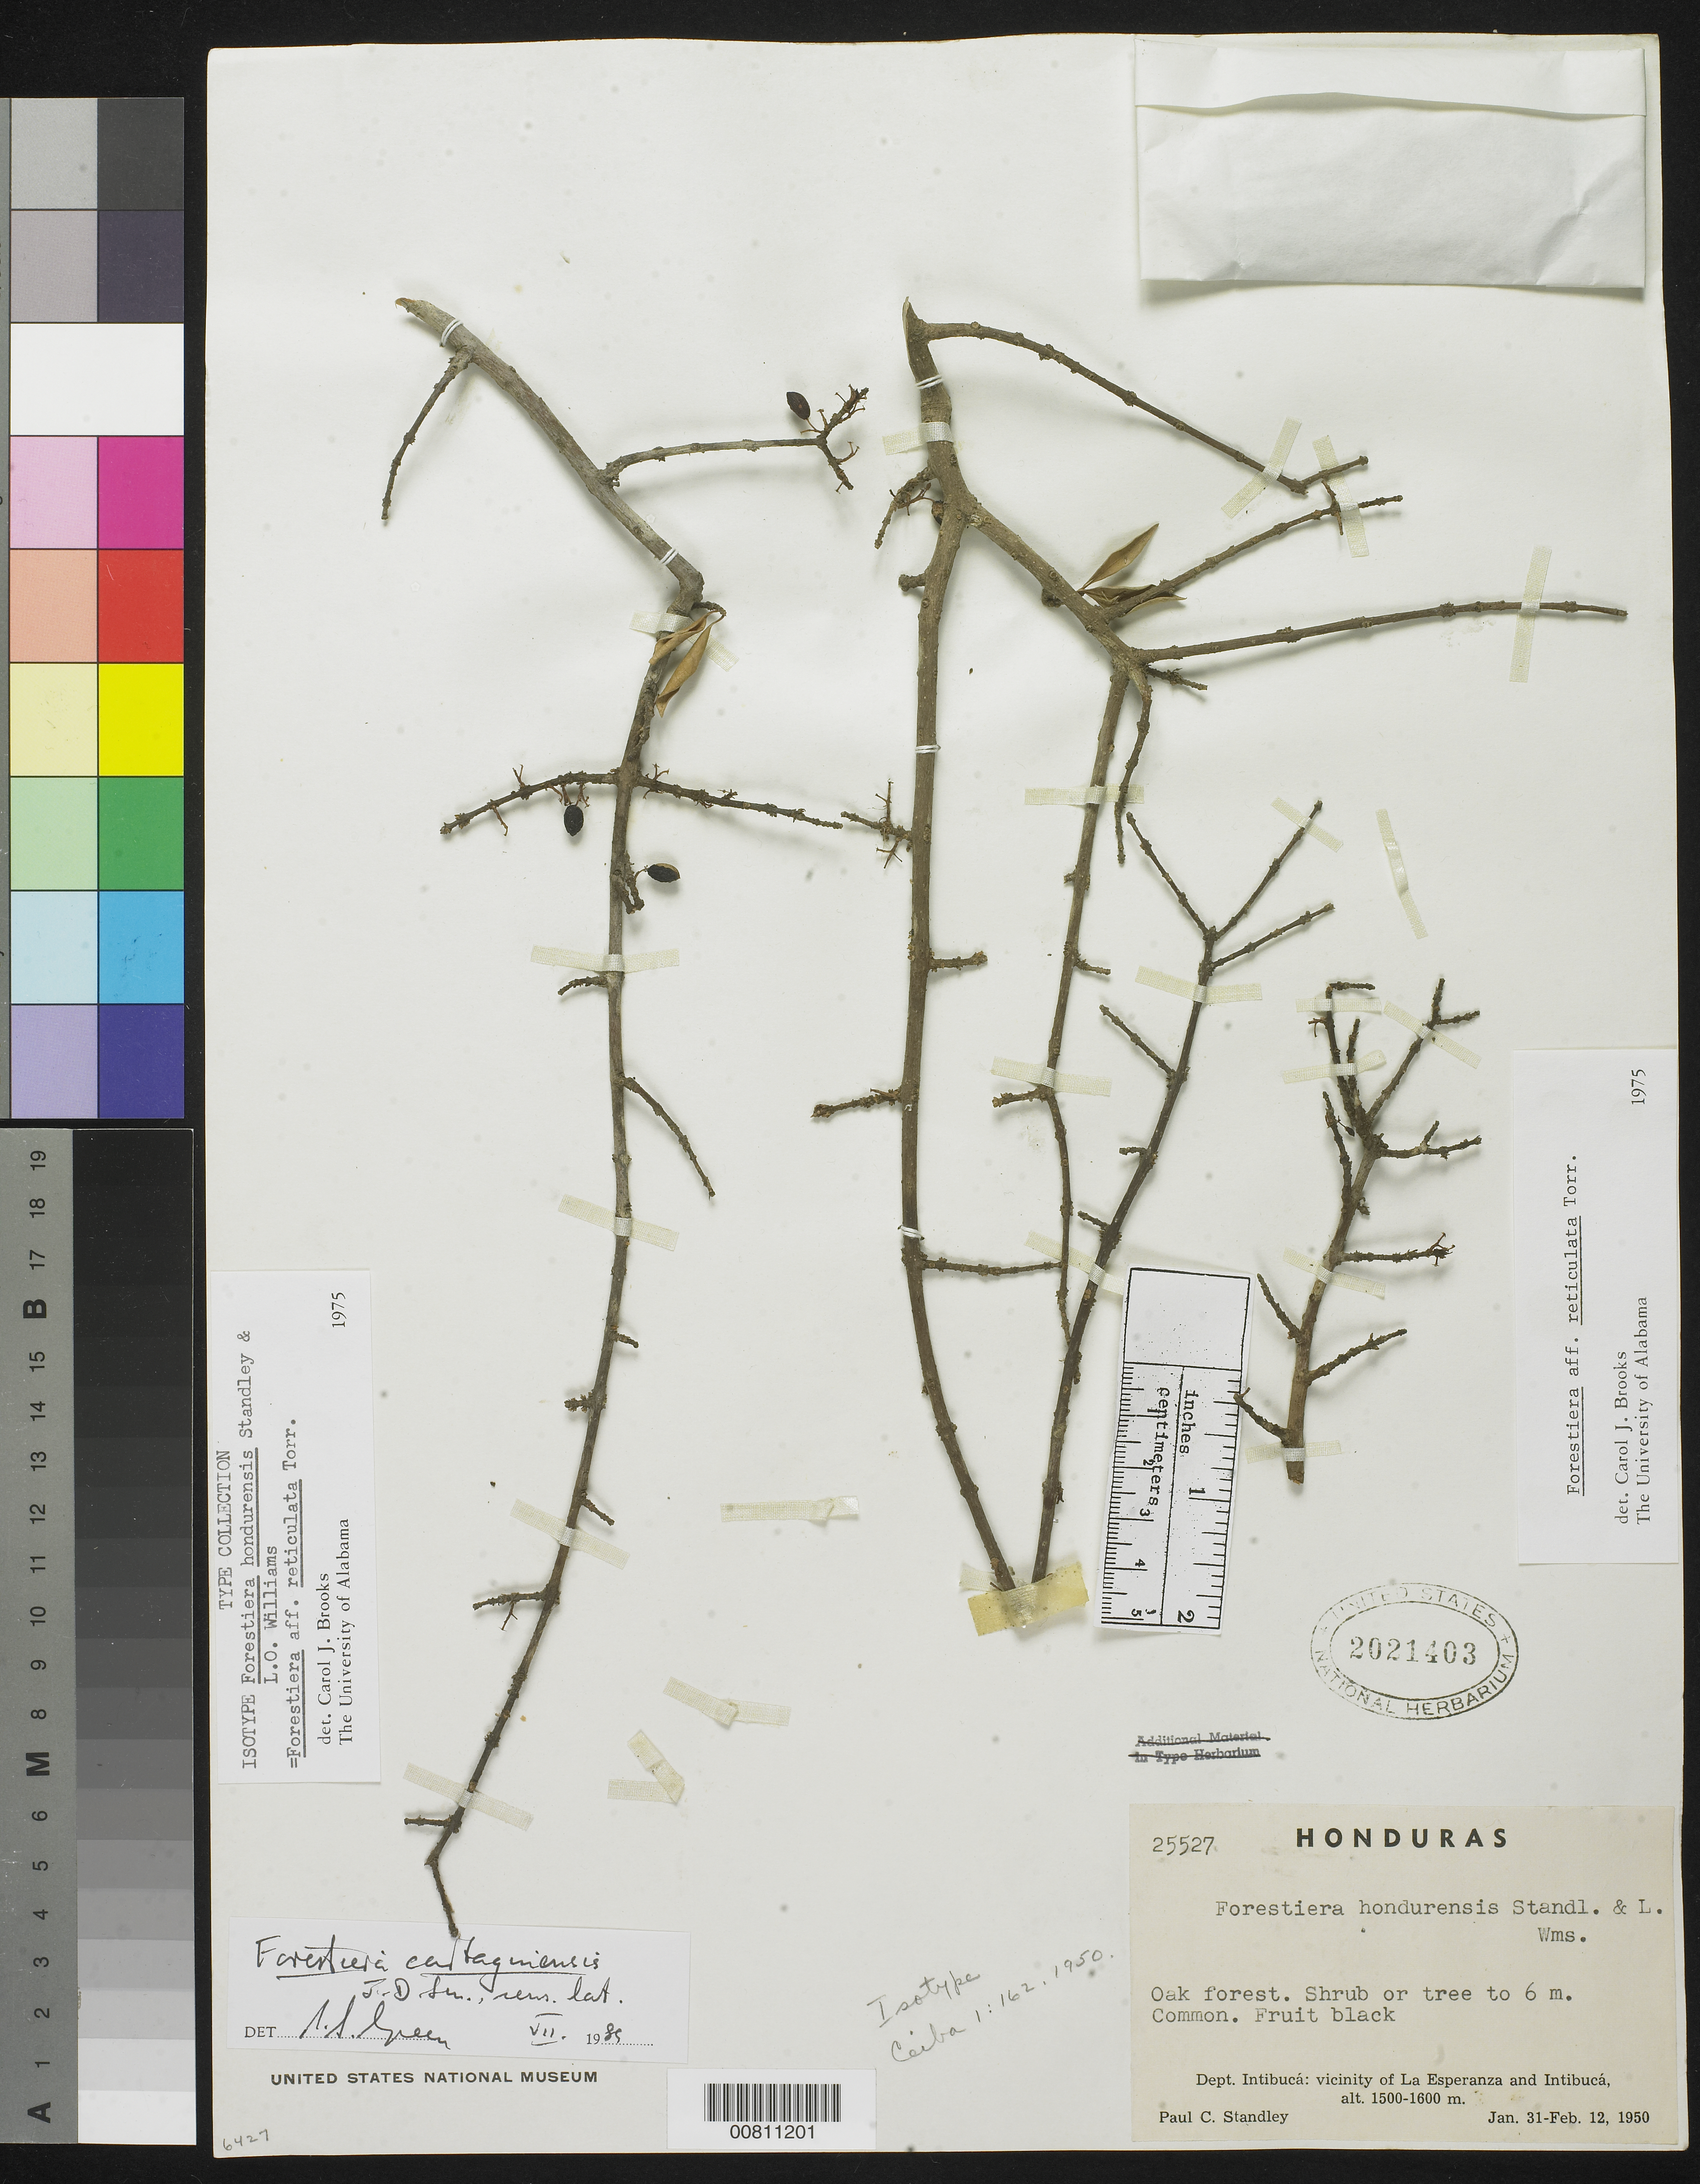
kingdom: Plantae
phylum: Tracheophyta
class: Magnoliopsida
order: Lamiales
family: Oleaceae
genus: Forestiera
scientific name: Forestiera hondurensis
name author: Standl. & L.O. Williams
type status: Isotype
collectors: P. C. Standley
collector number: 25527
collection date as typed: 31 Jan 1950 to 12 Feb 1950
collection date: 1950-01-31/1950-02-12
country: Honduras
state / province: Intibucá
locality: Vicinity of La Esperanza & Intibucá.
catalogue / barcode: US 2021403